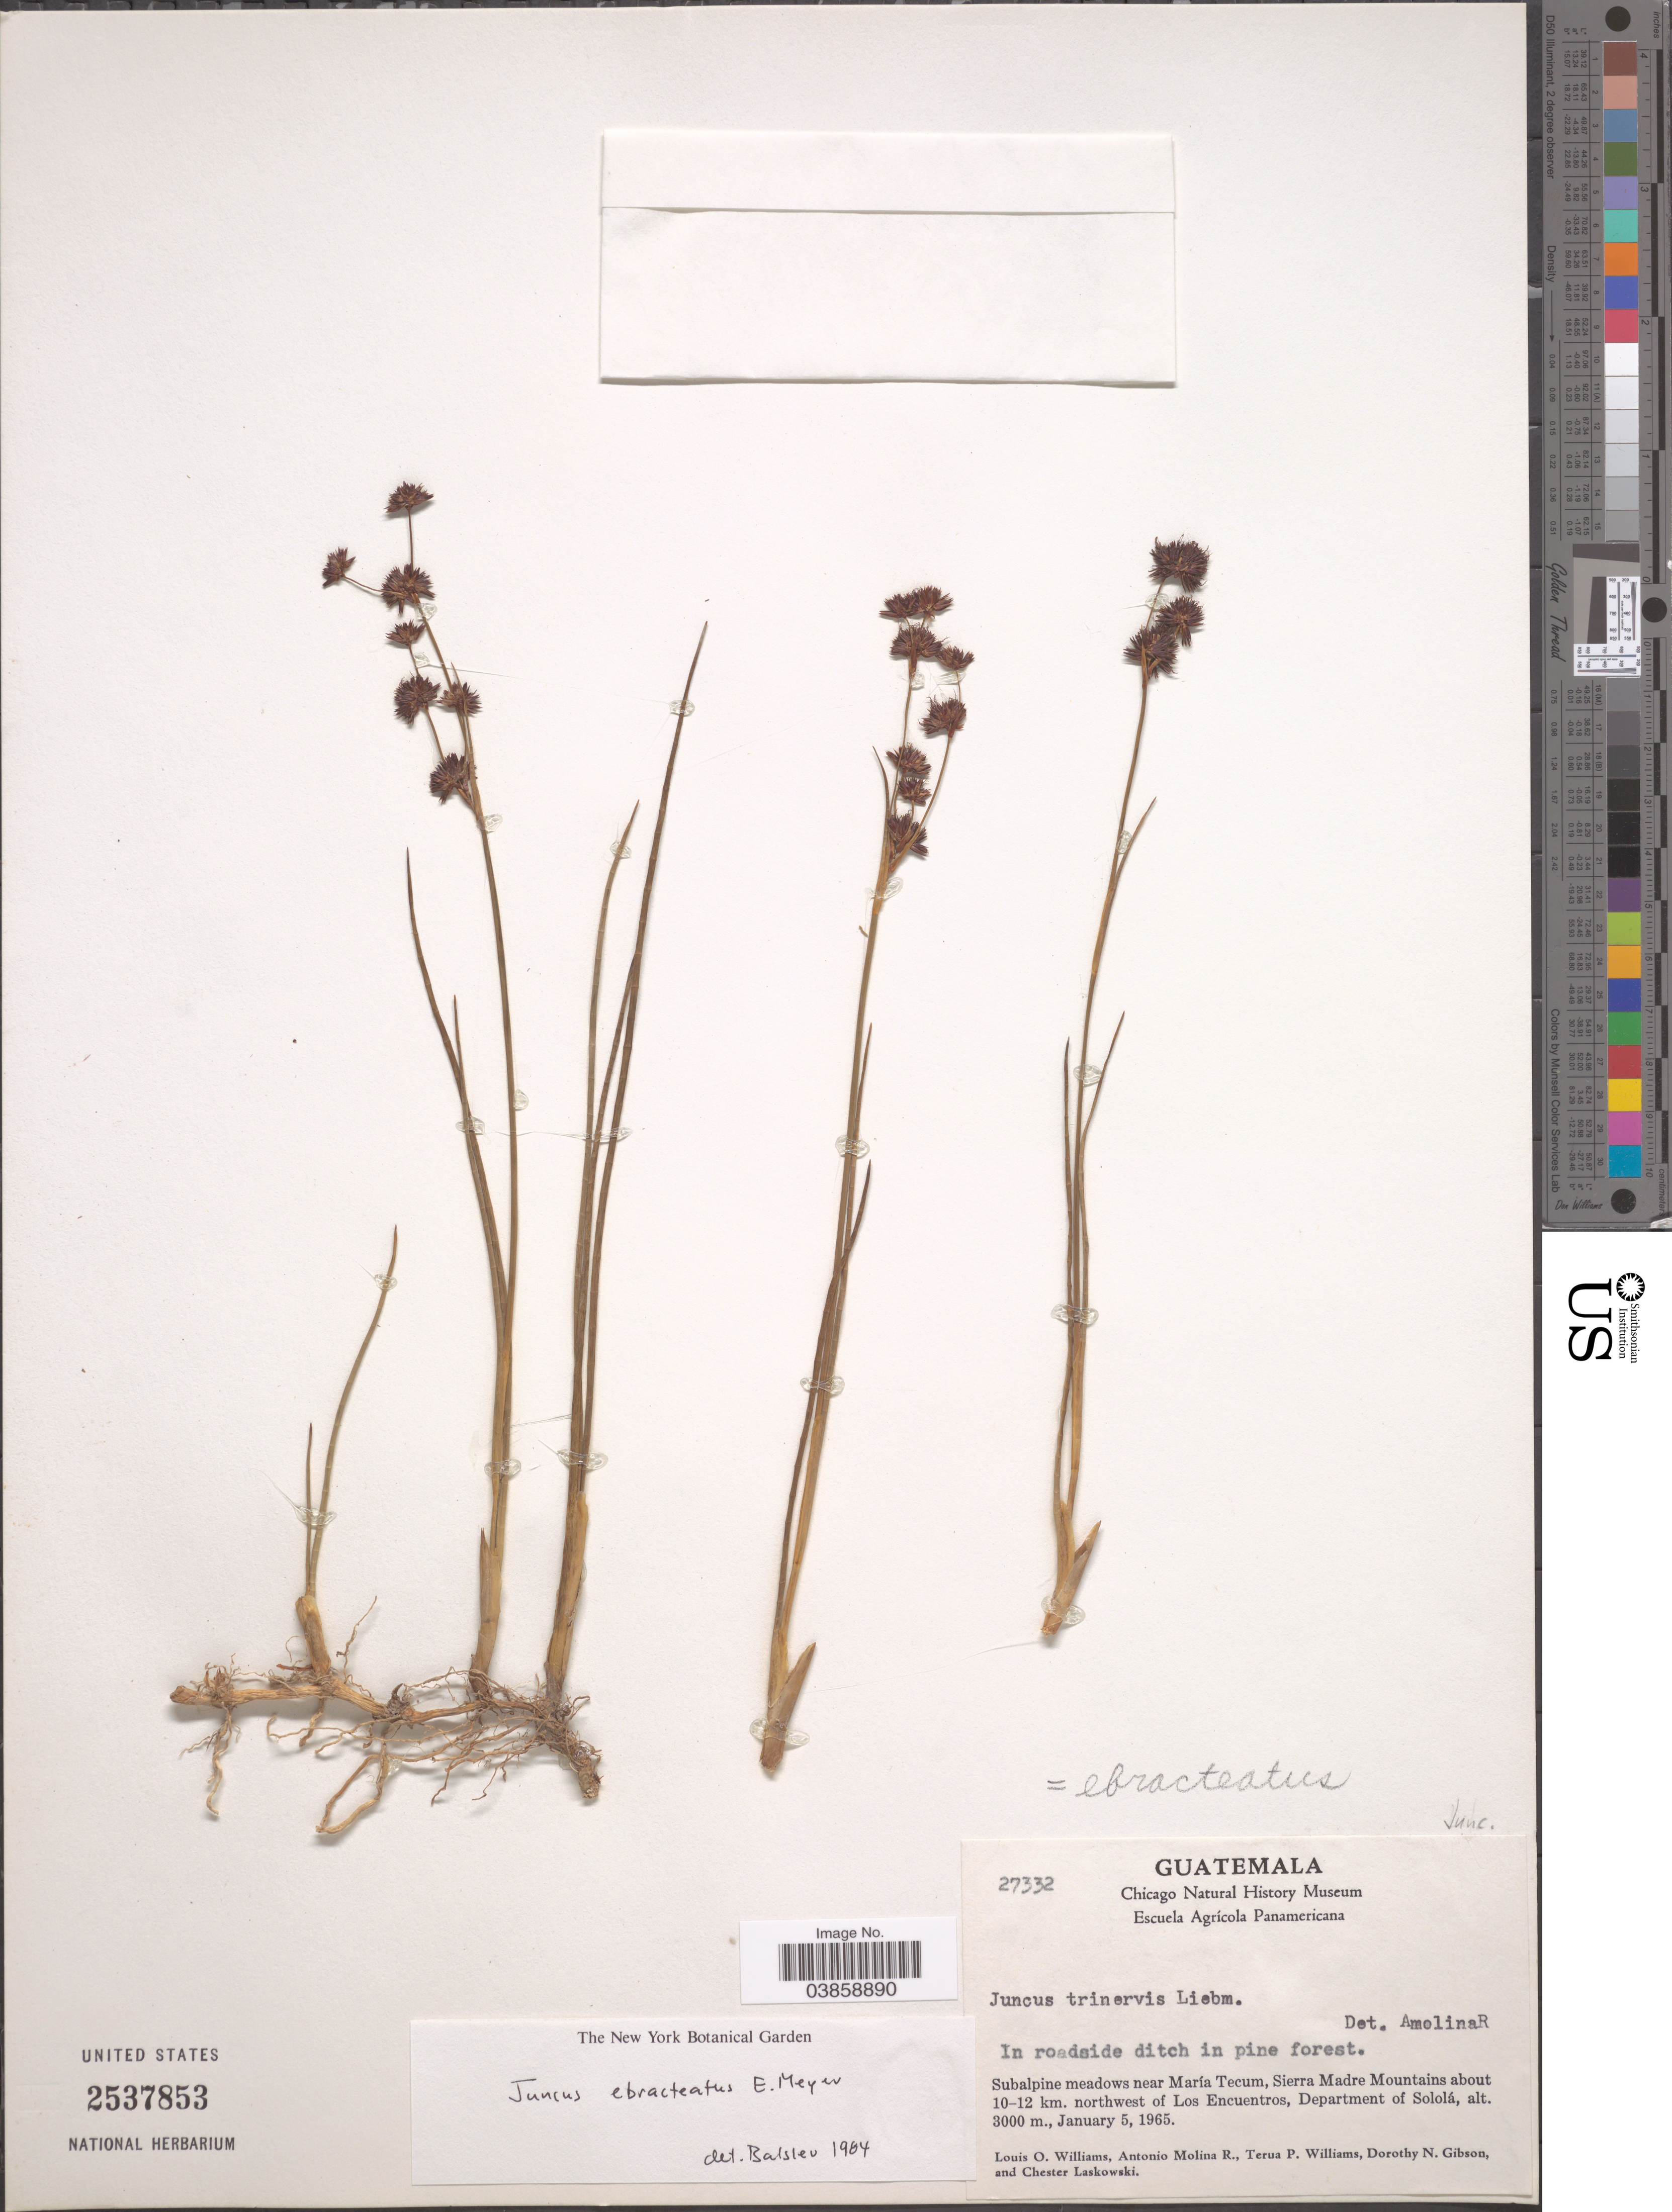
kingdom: Plantae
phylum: Tracheophyta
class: Liliopsida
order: Poales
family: Juncaceae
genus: Juncus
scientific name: Juncus ebracteatus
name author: E. Mey.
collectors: L. O. Williams, A. Molina R., T. Williams, D. N. Gibson & C. Laskowski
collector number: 27332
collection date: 1965-01-05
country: Guatemala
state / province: Solola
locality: Subalpine meadows near María Tecum, Sierra Madre Mountains about 10-12 km. northwest of Los Encuentros, Department of Sololá.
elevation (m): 3000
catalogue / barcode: US 2537853